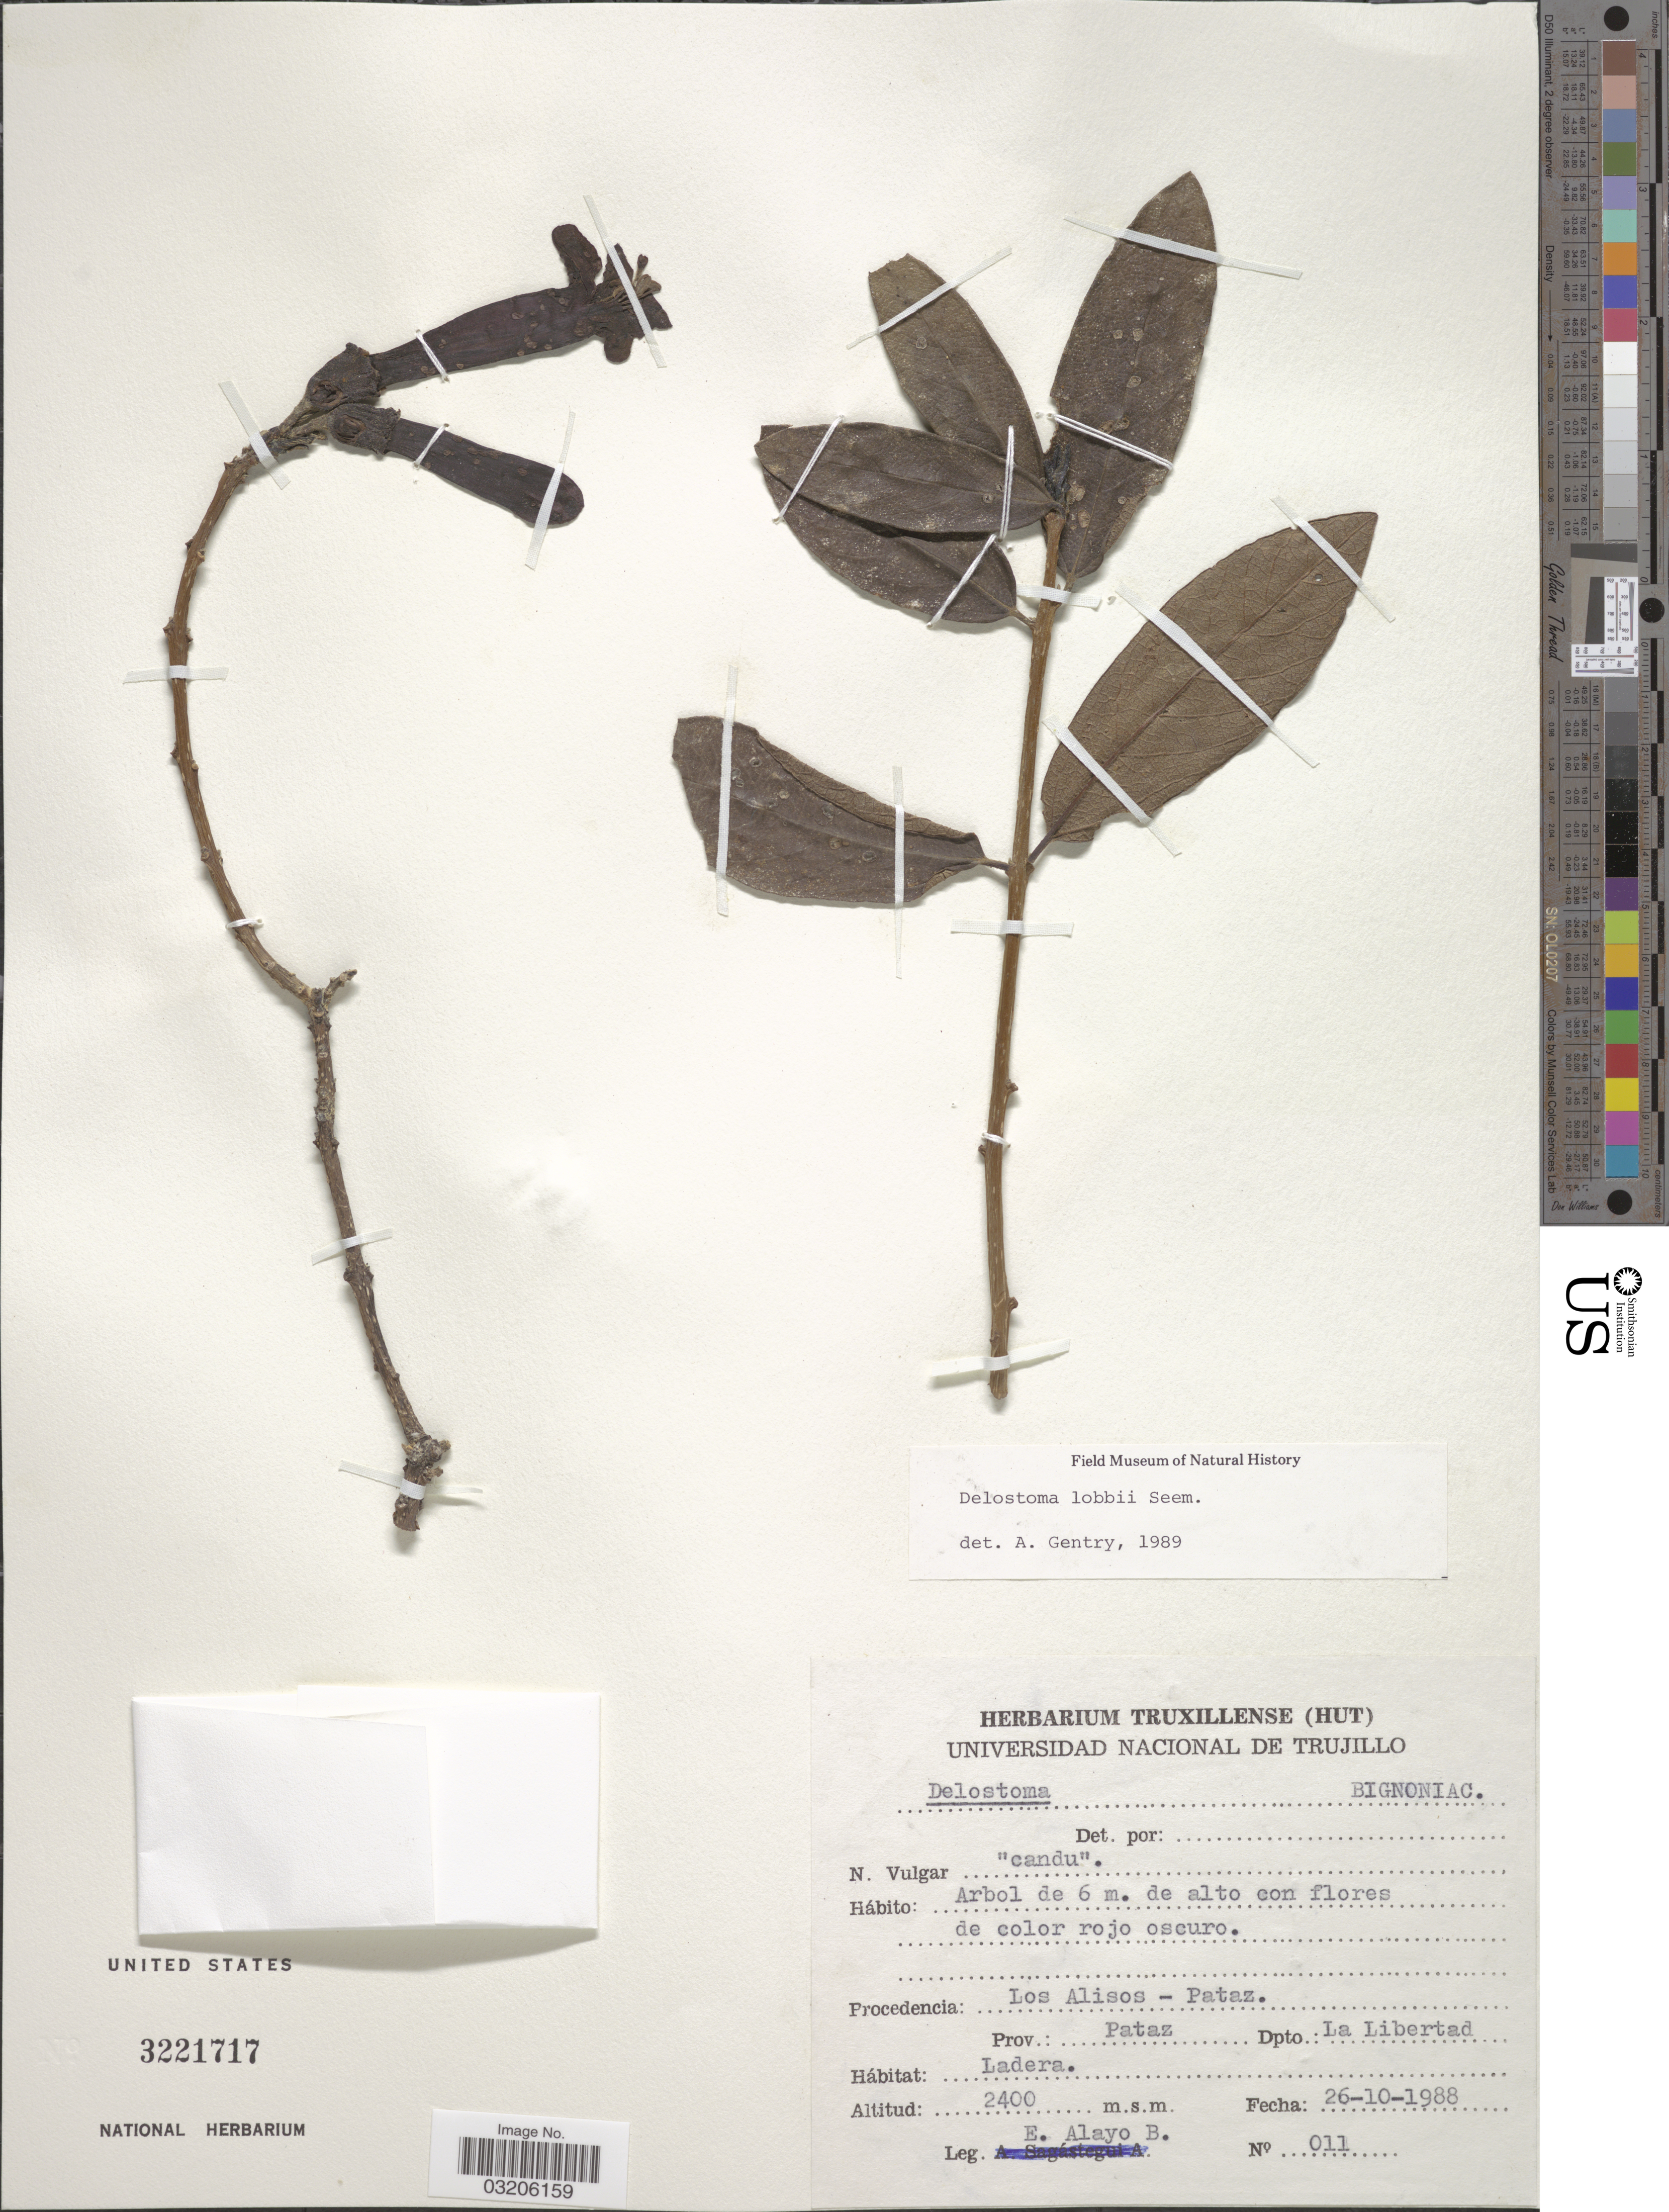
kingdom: Plantae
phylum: Tracheophyta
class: Magnoliopsida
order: Lamiales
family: Bignoniaceae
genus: Delostoma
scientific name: Delostoma lobbii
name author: Seem.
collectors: E. Alayo B.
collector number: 011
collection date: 1988-10-26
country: Peru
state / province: La Libertad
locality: Los Alisos - Pataz. Prov.: Pataz. Dpto.: La Libertad.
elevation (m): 2400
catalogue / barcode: US 3221717